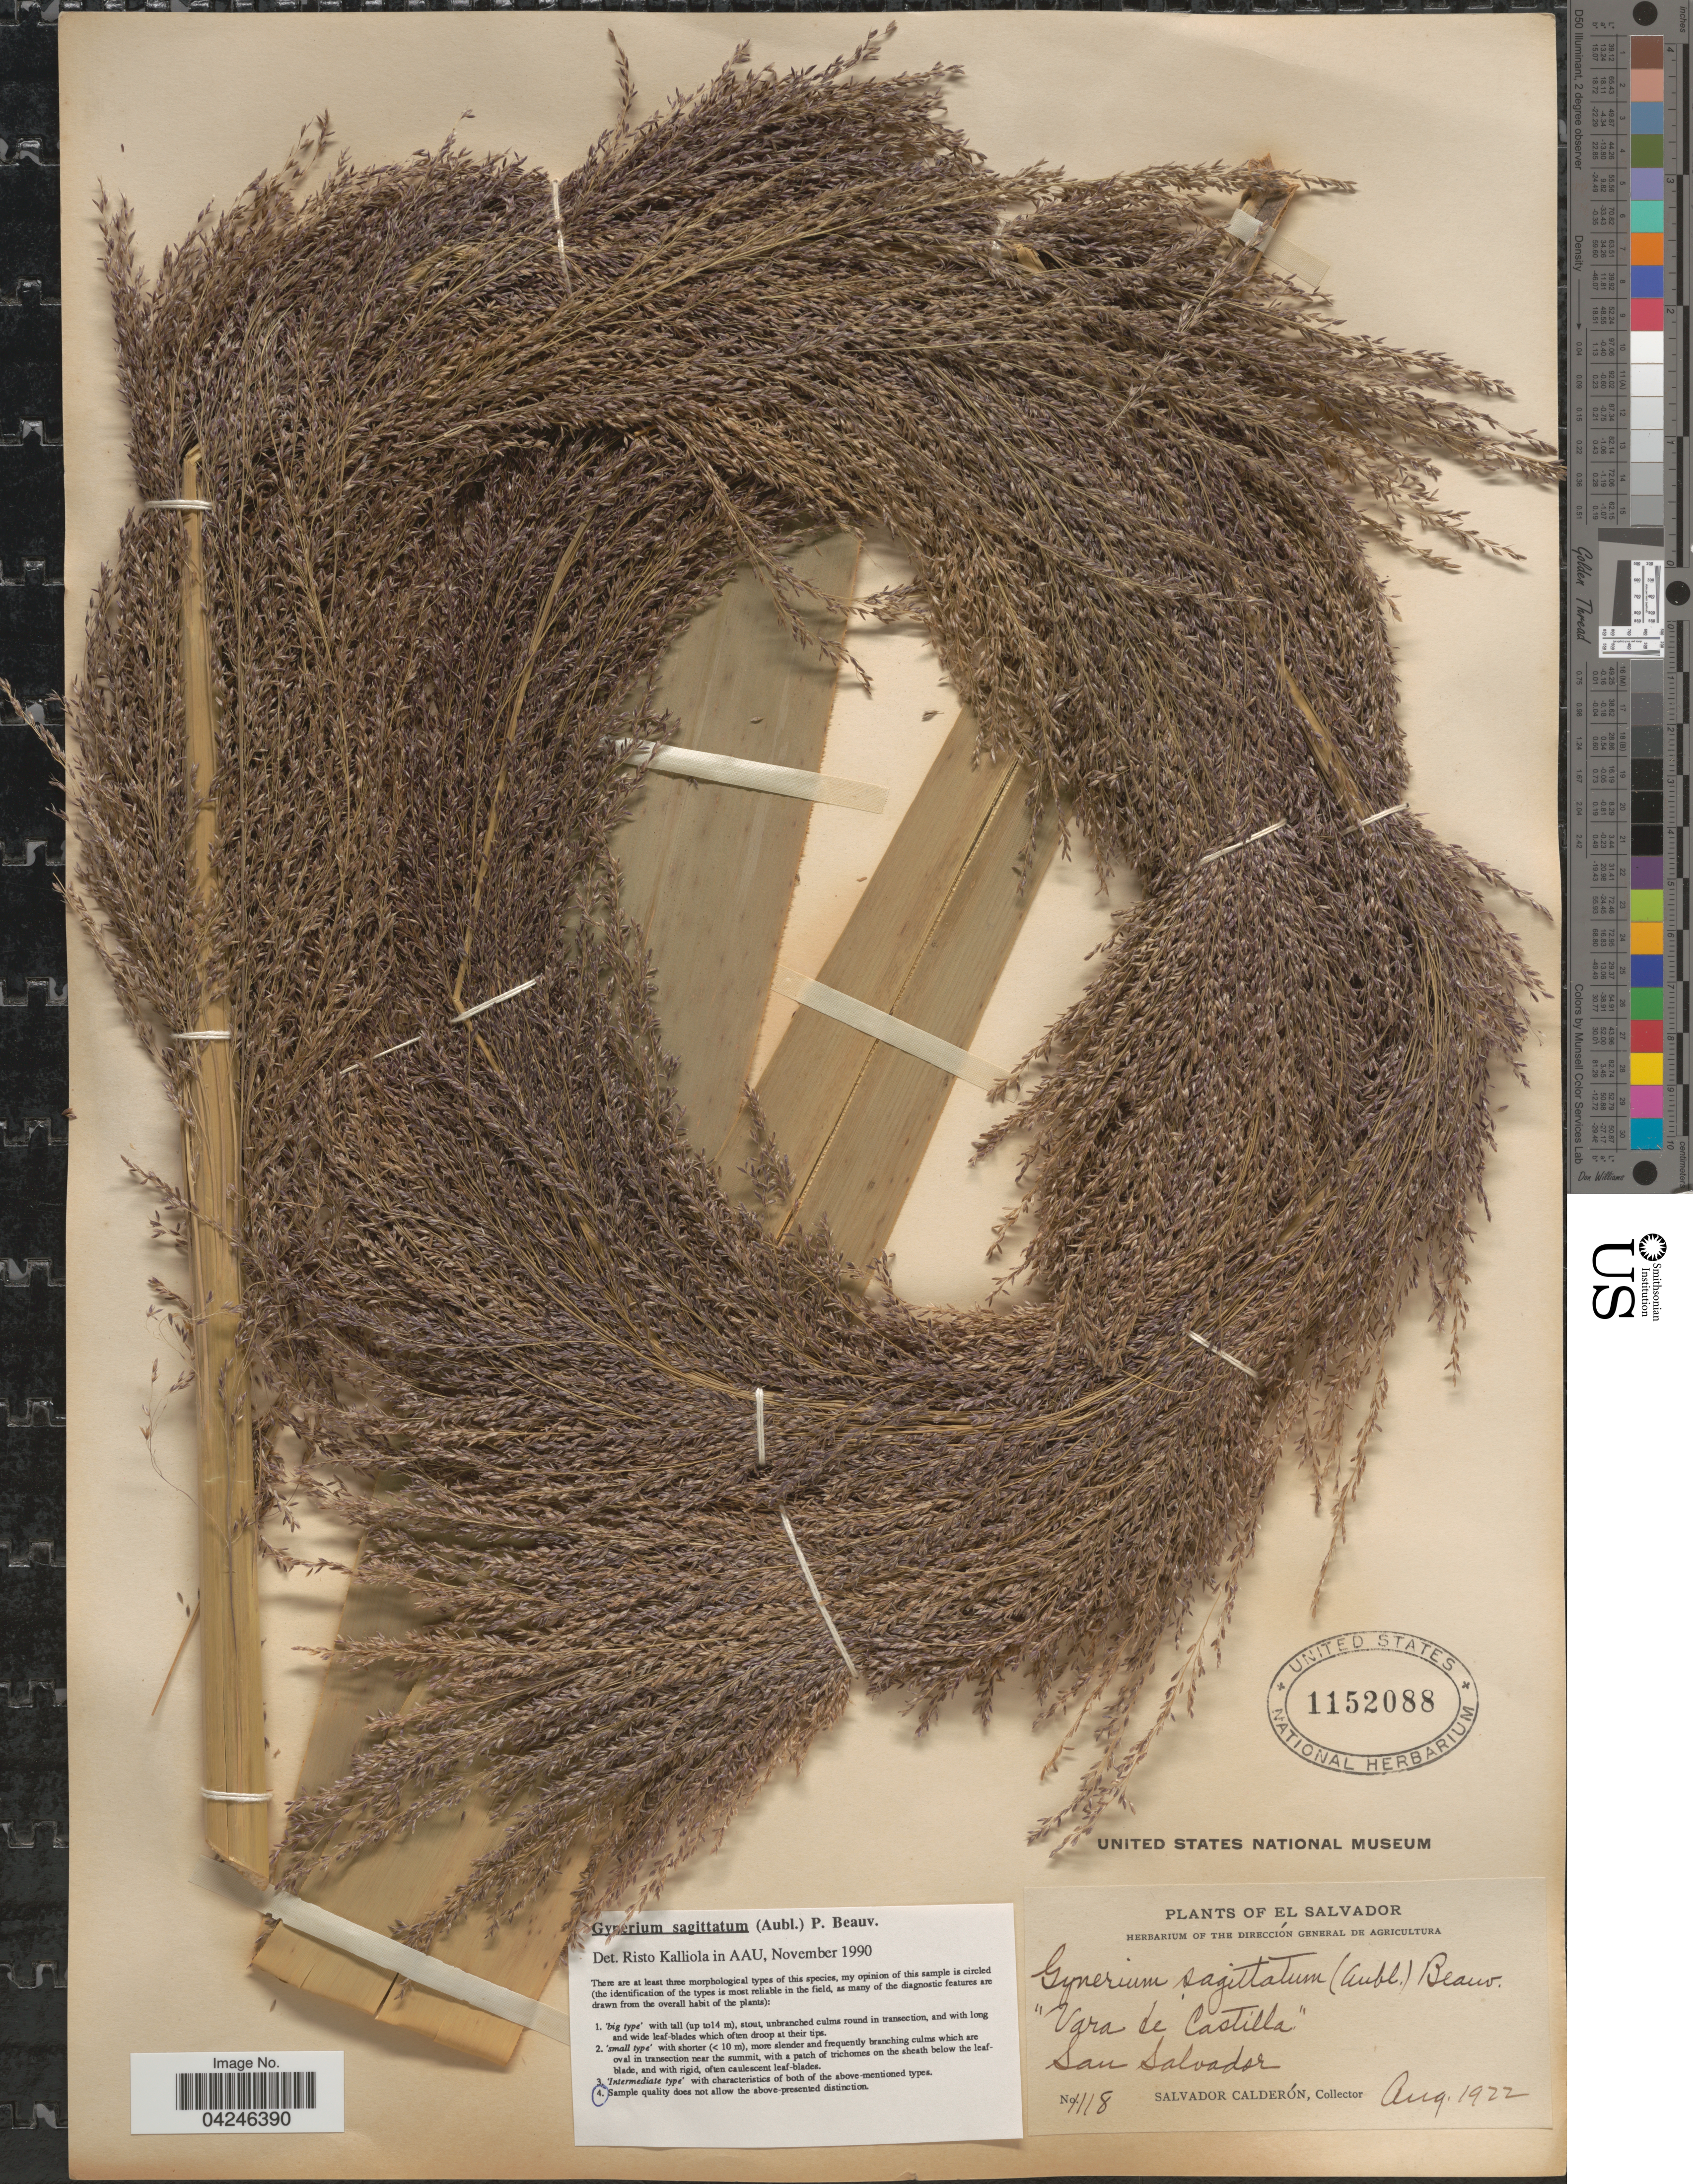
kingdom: Plantae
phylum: Tracheophyta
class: Liliopsida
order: Poales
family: Poaceae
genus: Gynerium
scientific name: Gynerium sagittatum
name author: (Aubl.) P. Beauv.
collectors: S. Calderón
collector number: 1118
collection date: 1922-08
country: El Salvador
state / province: San Salvador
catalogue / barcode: US 1152088